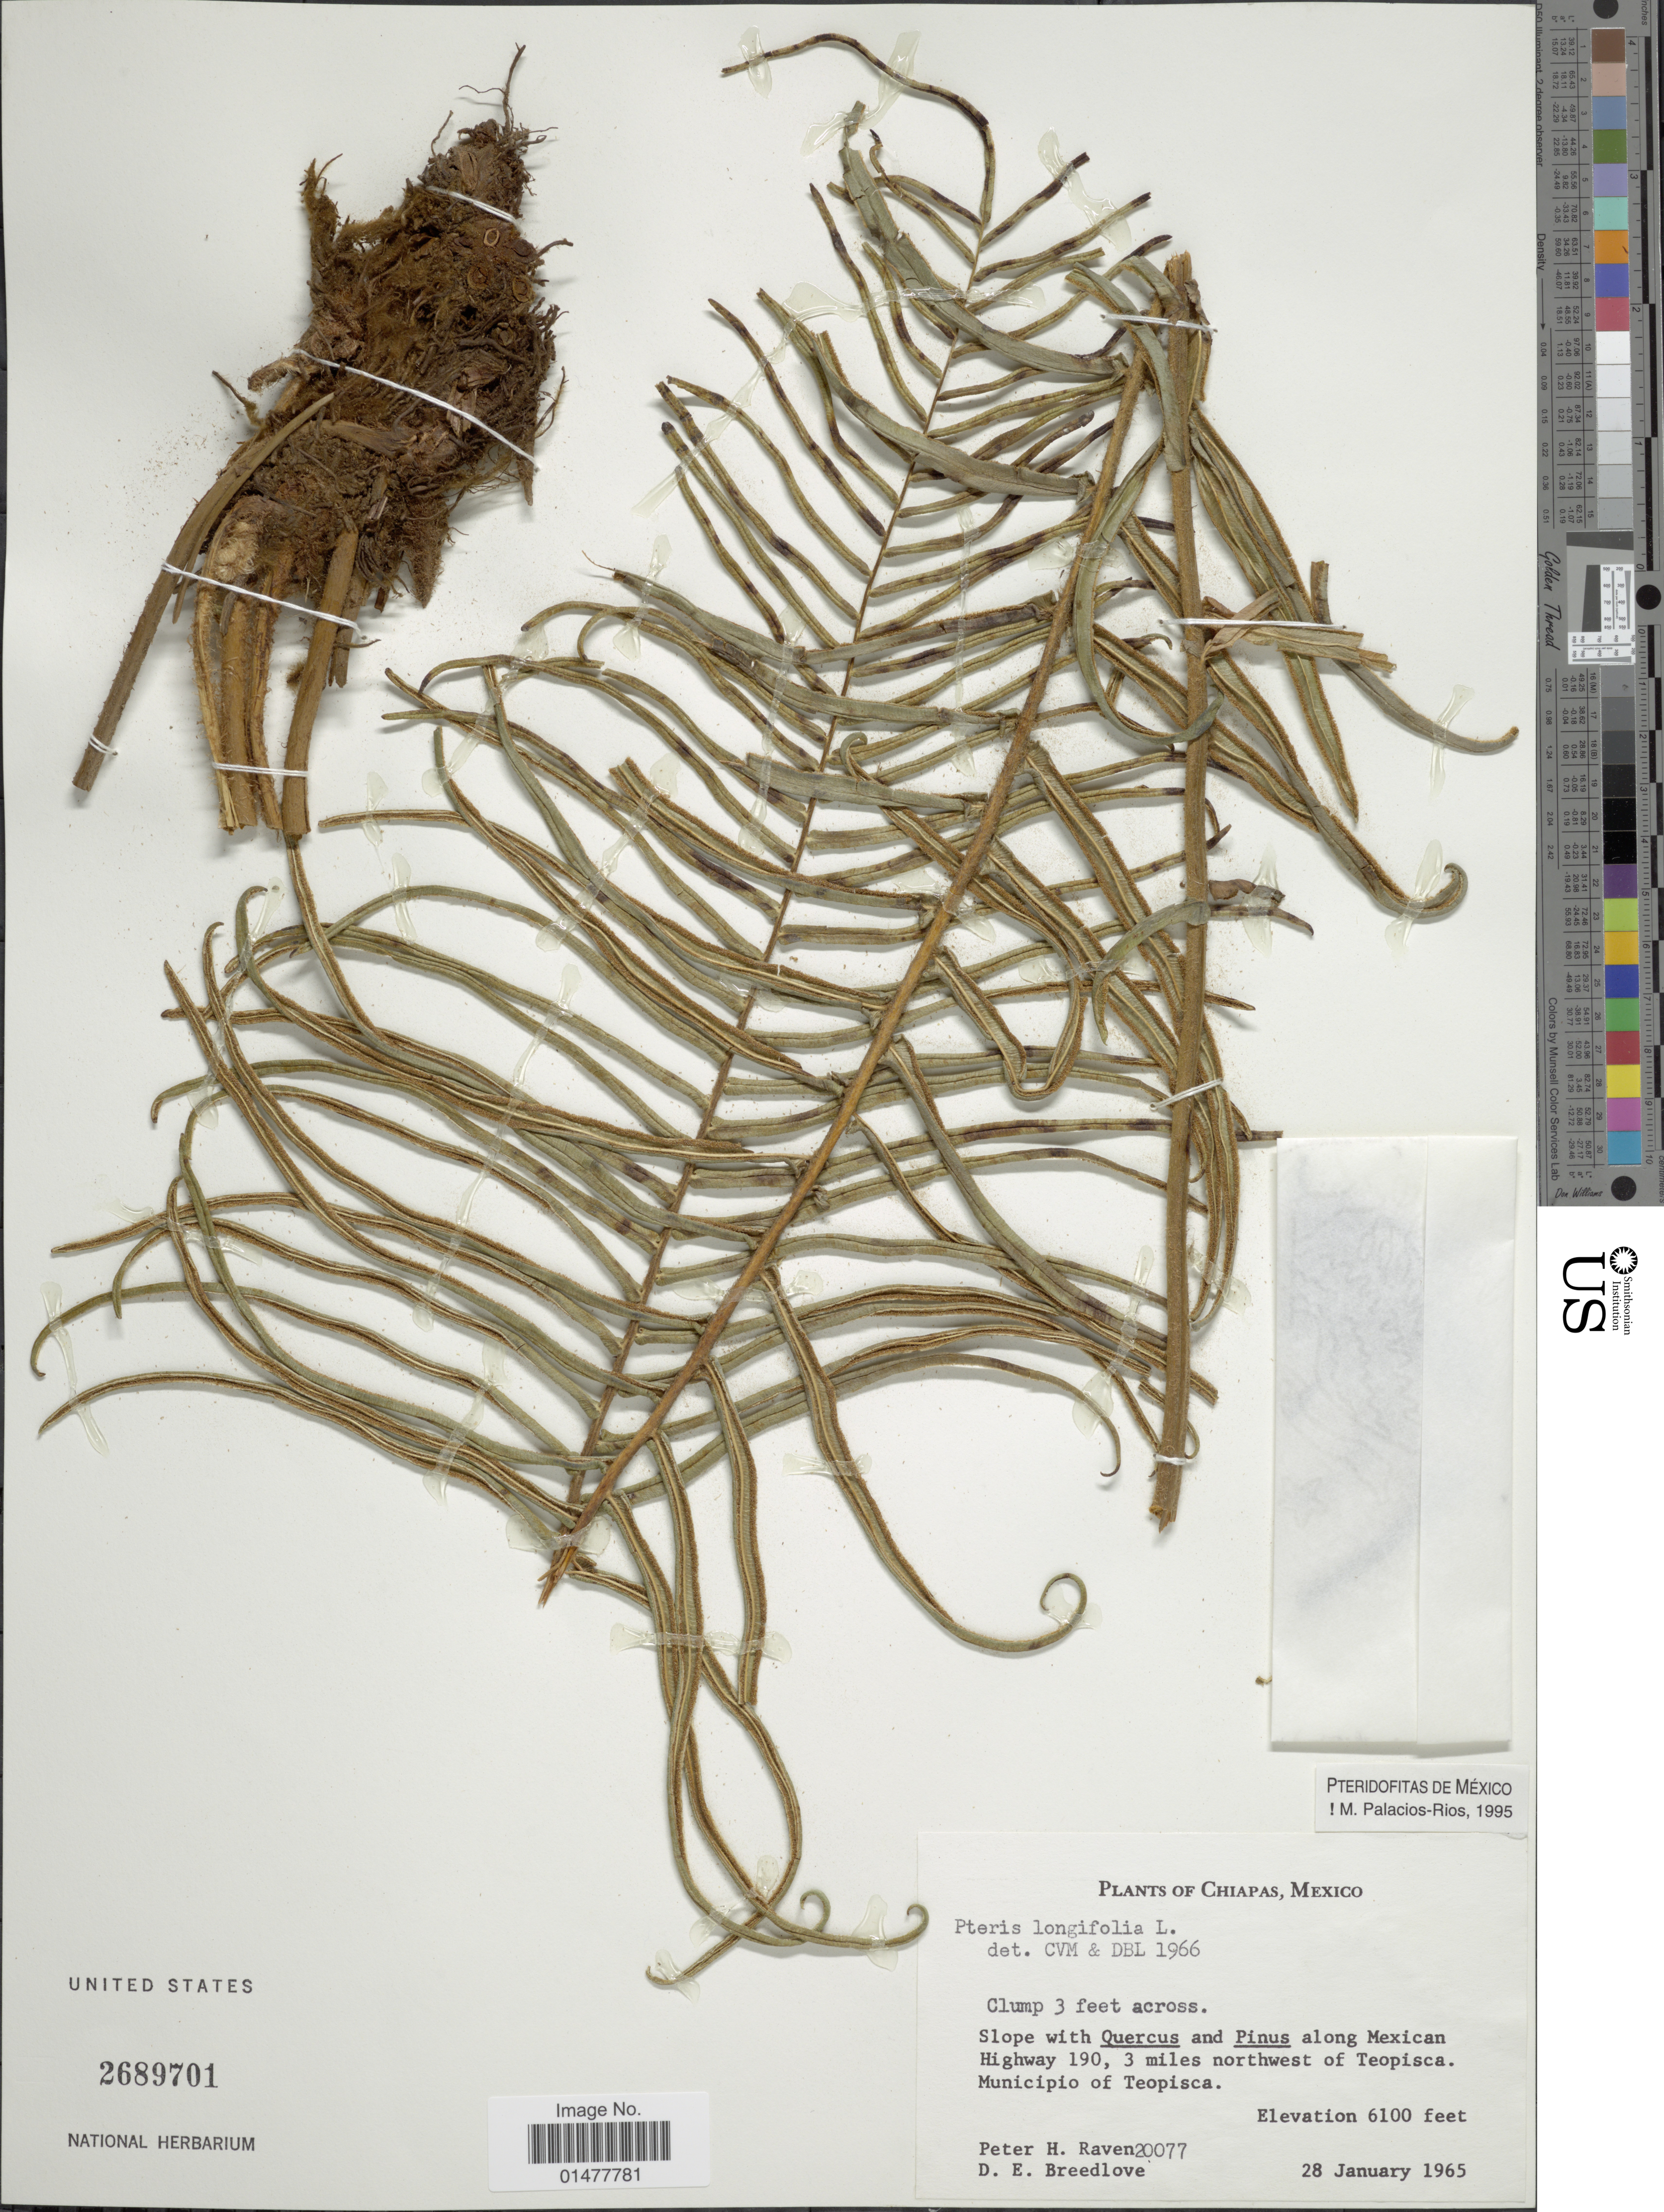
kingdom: Plantae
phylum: Tracheophyta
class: Polypodiopsida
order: Polypodiales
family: Pteridaceae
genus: Pteris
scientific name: Pteris longifolia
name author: L.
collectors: P. Raven & D. E. Breedlove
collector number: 20077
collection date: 1965-01-28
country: Mexico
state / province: Chiapas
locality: Along Mexican Highway 190, 3 miles northwest of Teopisca, Municipio of Teopisca.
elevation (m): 1859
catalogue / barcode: US 2689701